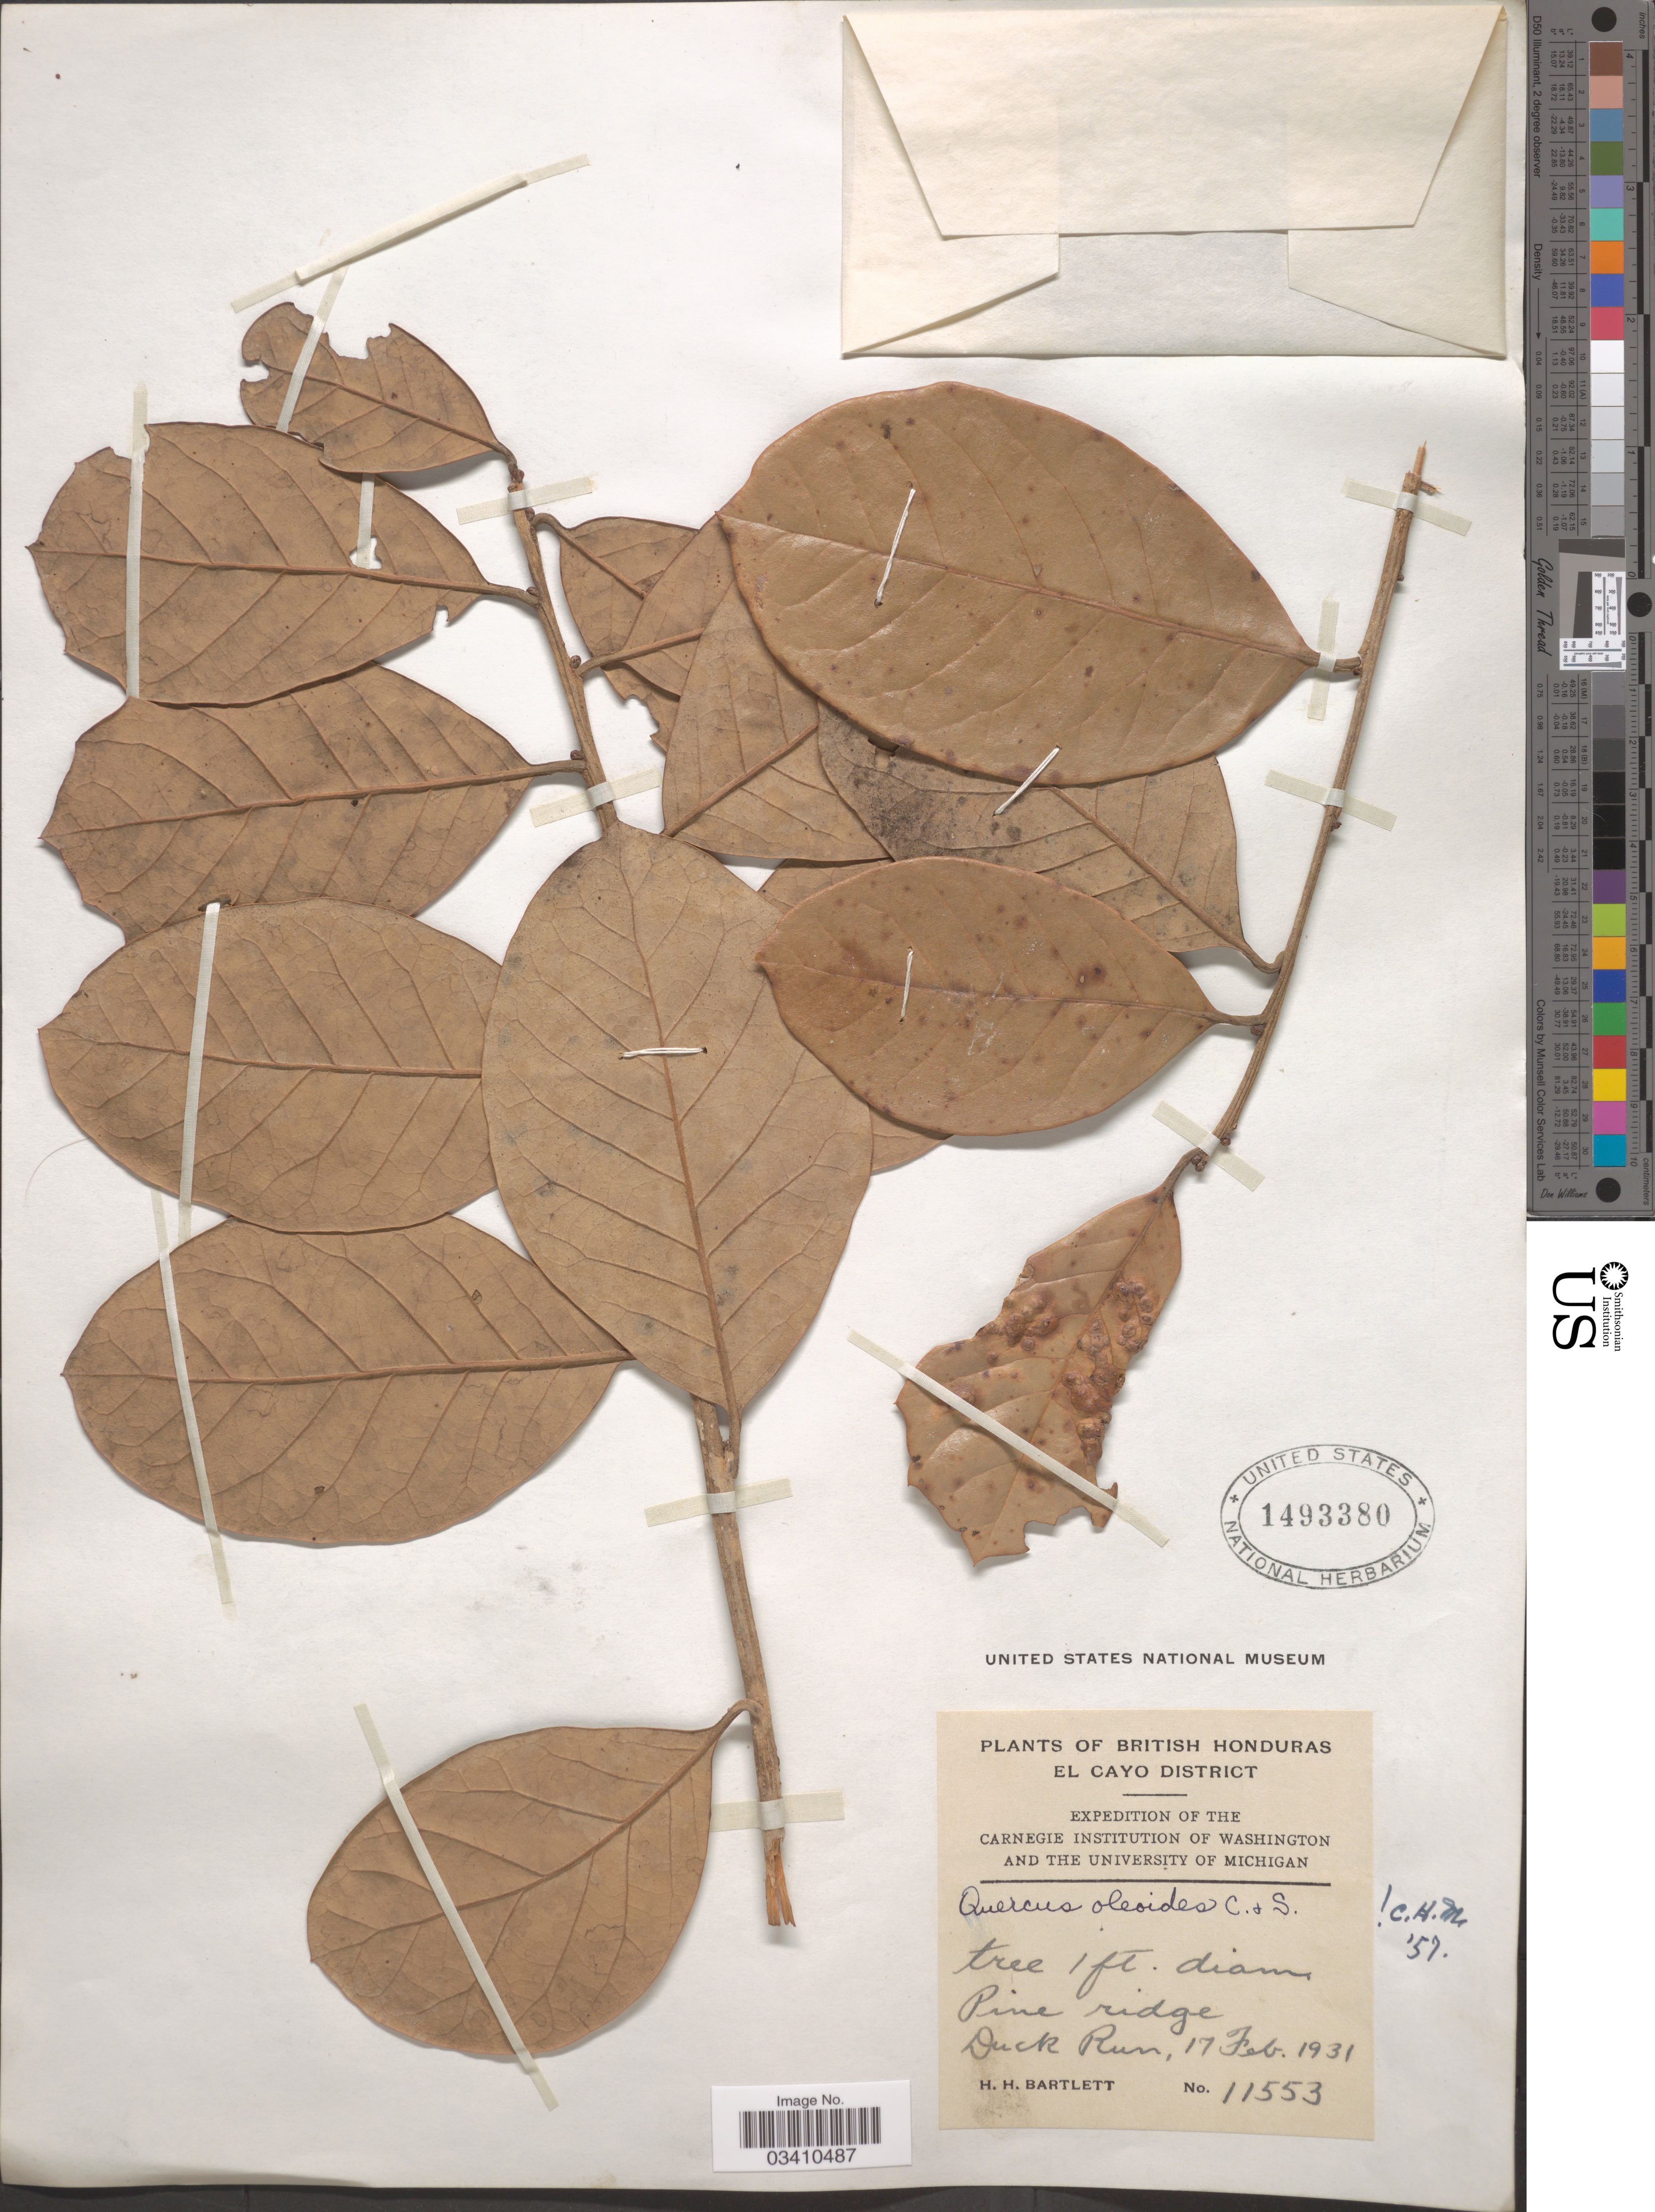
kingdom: Plantae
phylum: Tracheophyta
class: Magnoliopsida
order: Fagales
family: Fagaceae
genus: Quercus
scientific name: Quercus oleoides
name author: Schltdl. & Cham.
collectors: H. H. Bartlett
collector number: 11553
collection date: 1931-02-17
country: Belize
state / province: Cayo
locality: British Honduras. El Cayo District. Duck Run.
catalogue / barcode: US 1493380